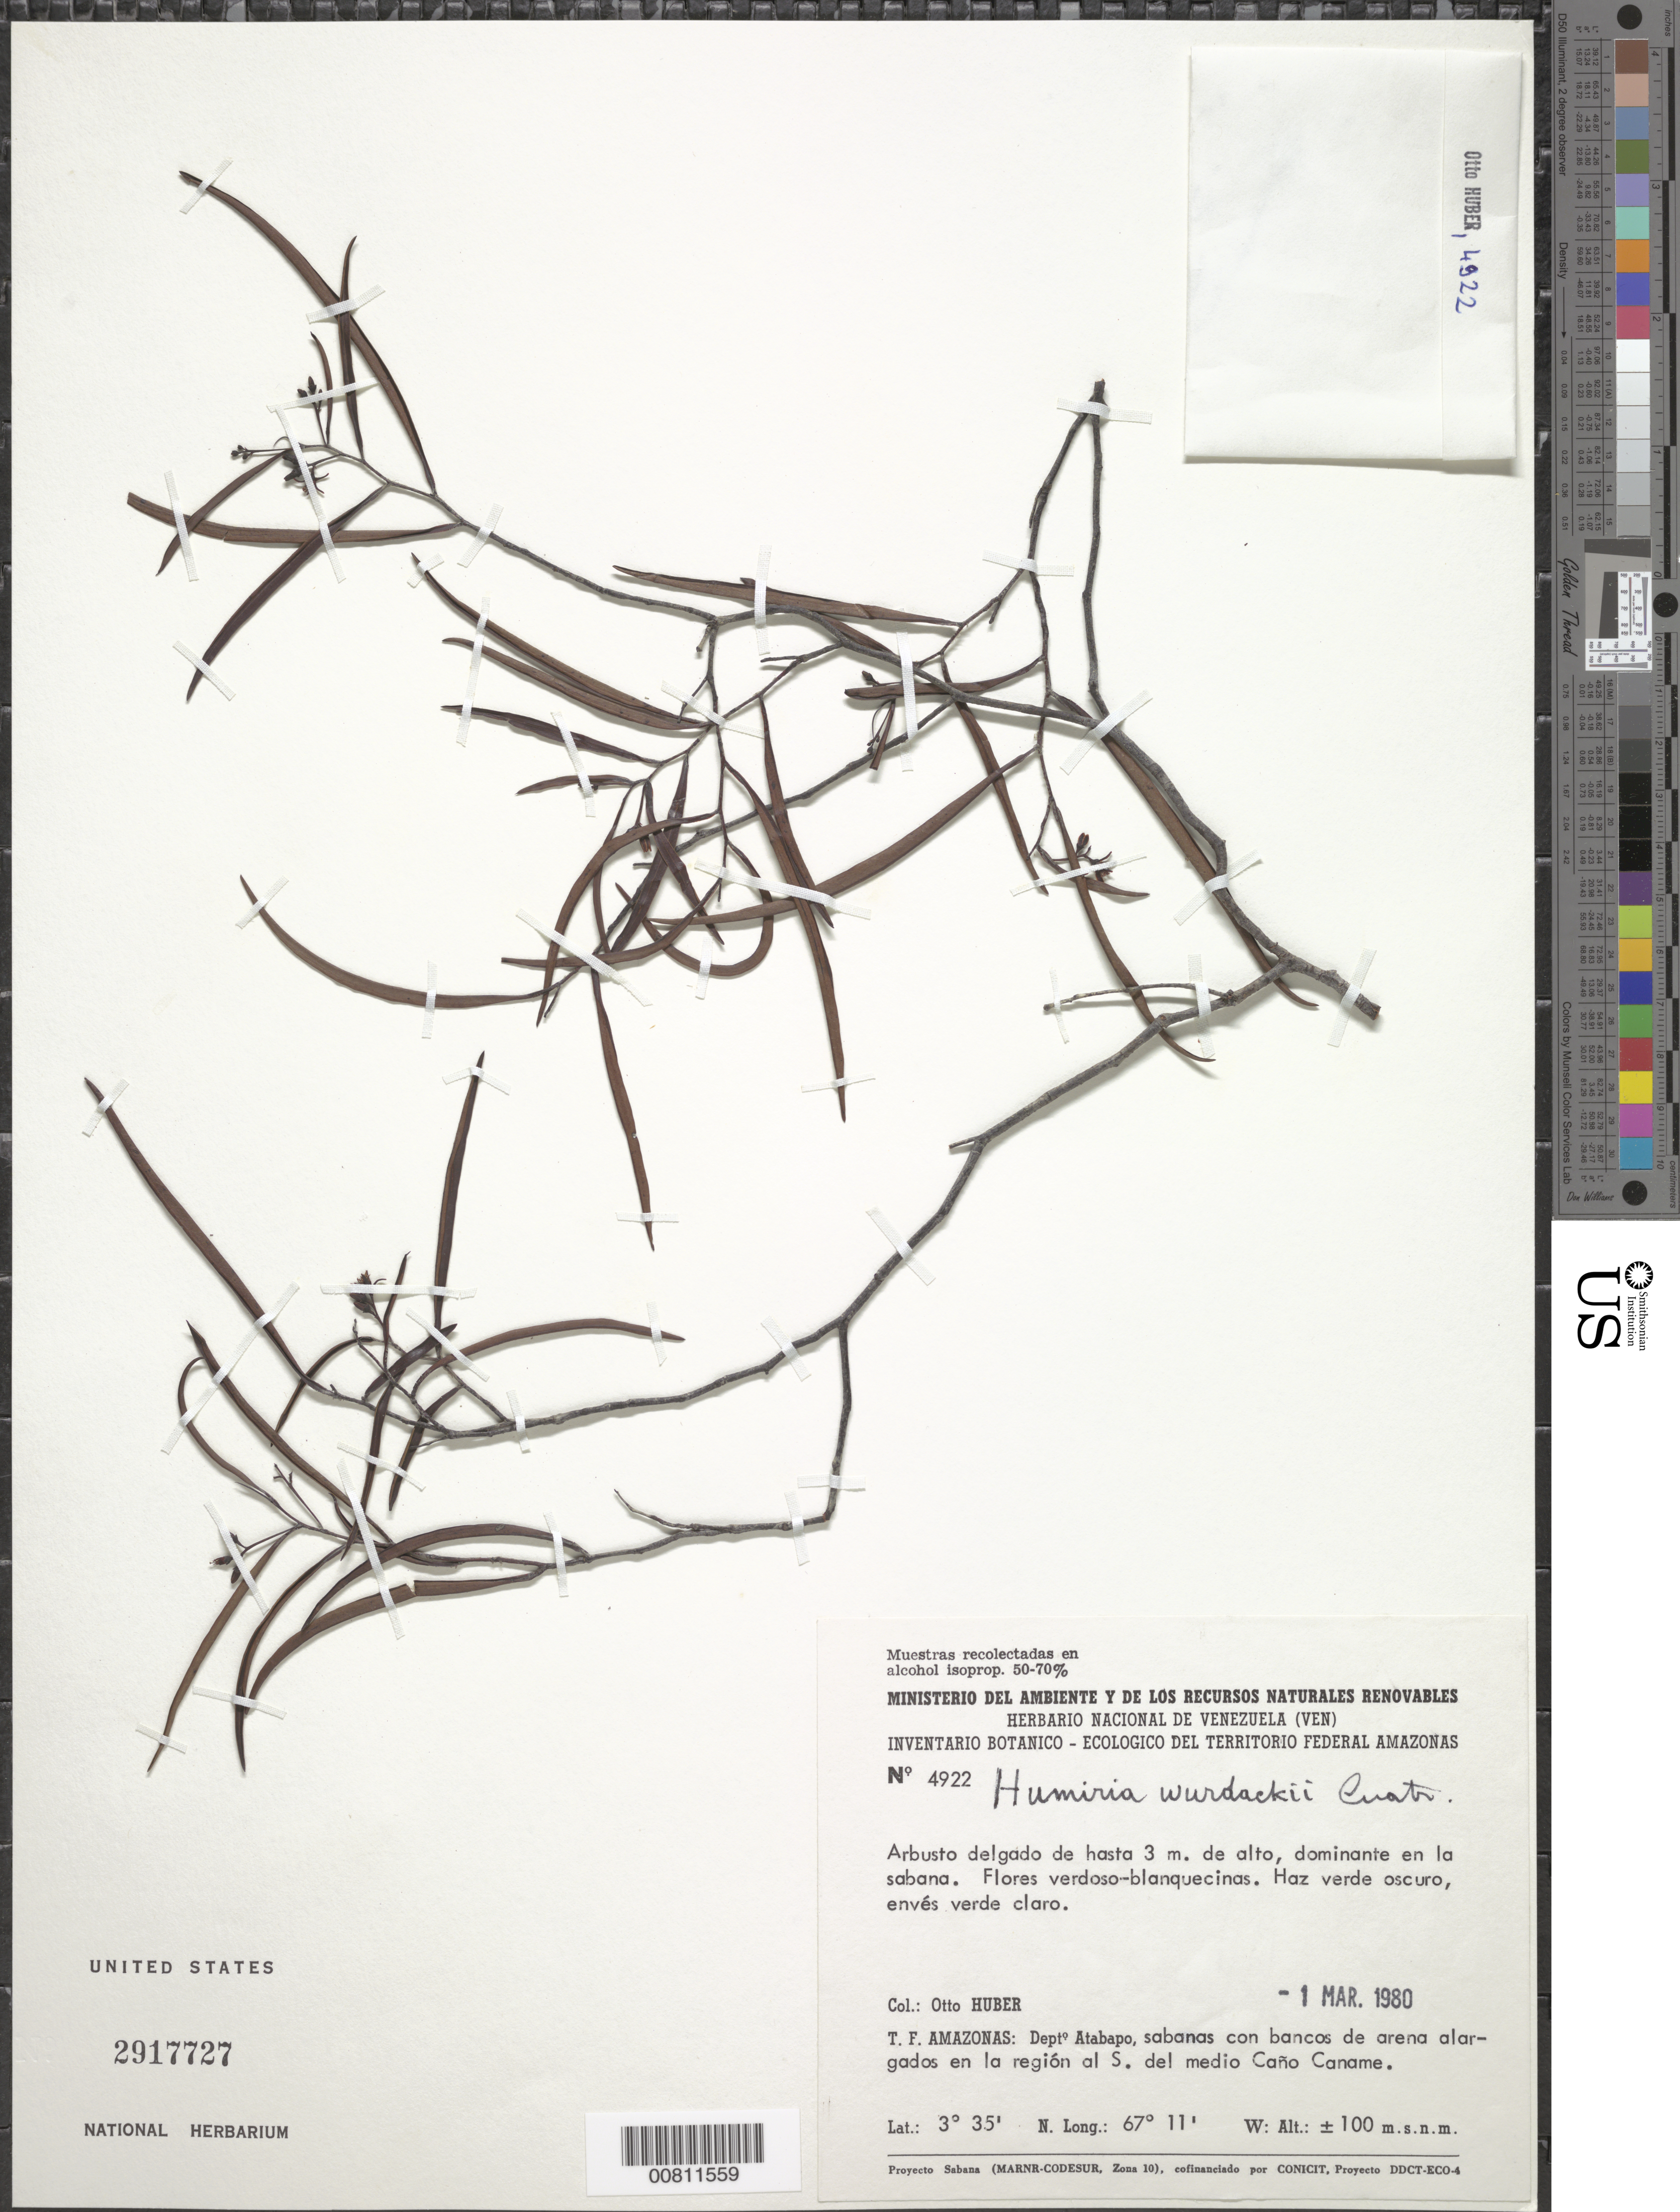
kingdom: Plantae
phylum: Tracheophyta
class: Magnoliopsida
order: Malpighiales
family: Humiriaceae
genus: Humiria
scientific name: Humiria wurdackii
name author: Cuatrec.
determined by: Cuatrecasas, J.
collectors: O. Huber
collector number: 4922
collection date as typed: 1-Mar-80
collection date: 1980-03-01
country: Venezuela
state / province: Amazonas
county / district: Atabapo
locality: Medio Caño Caname, región al S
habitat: Sabanas con bancos de arena alargadas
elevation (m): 100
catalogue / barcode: US 2917727